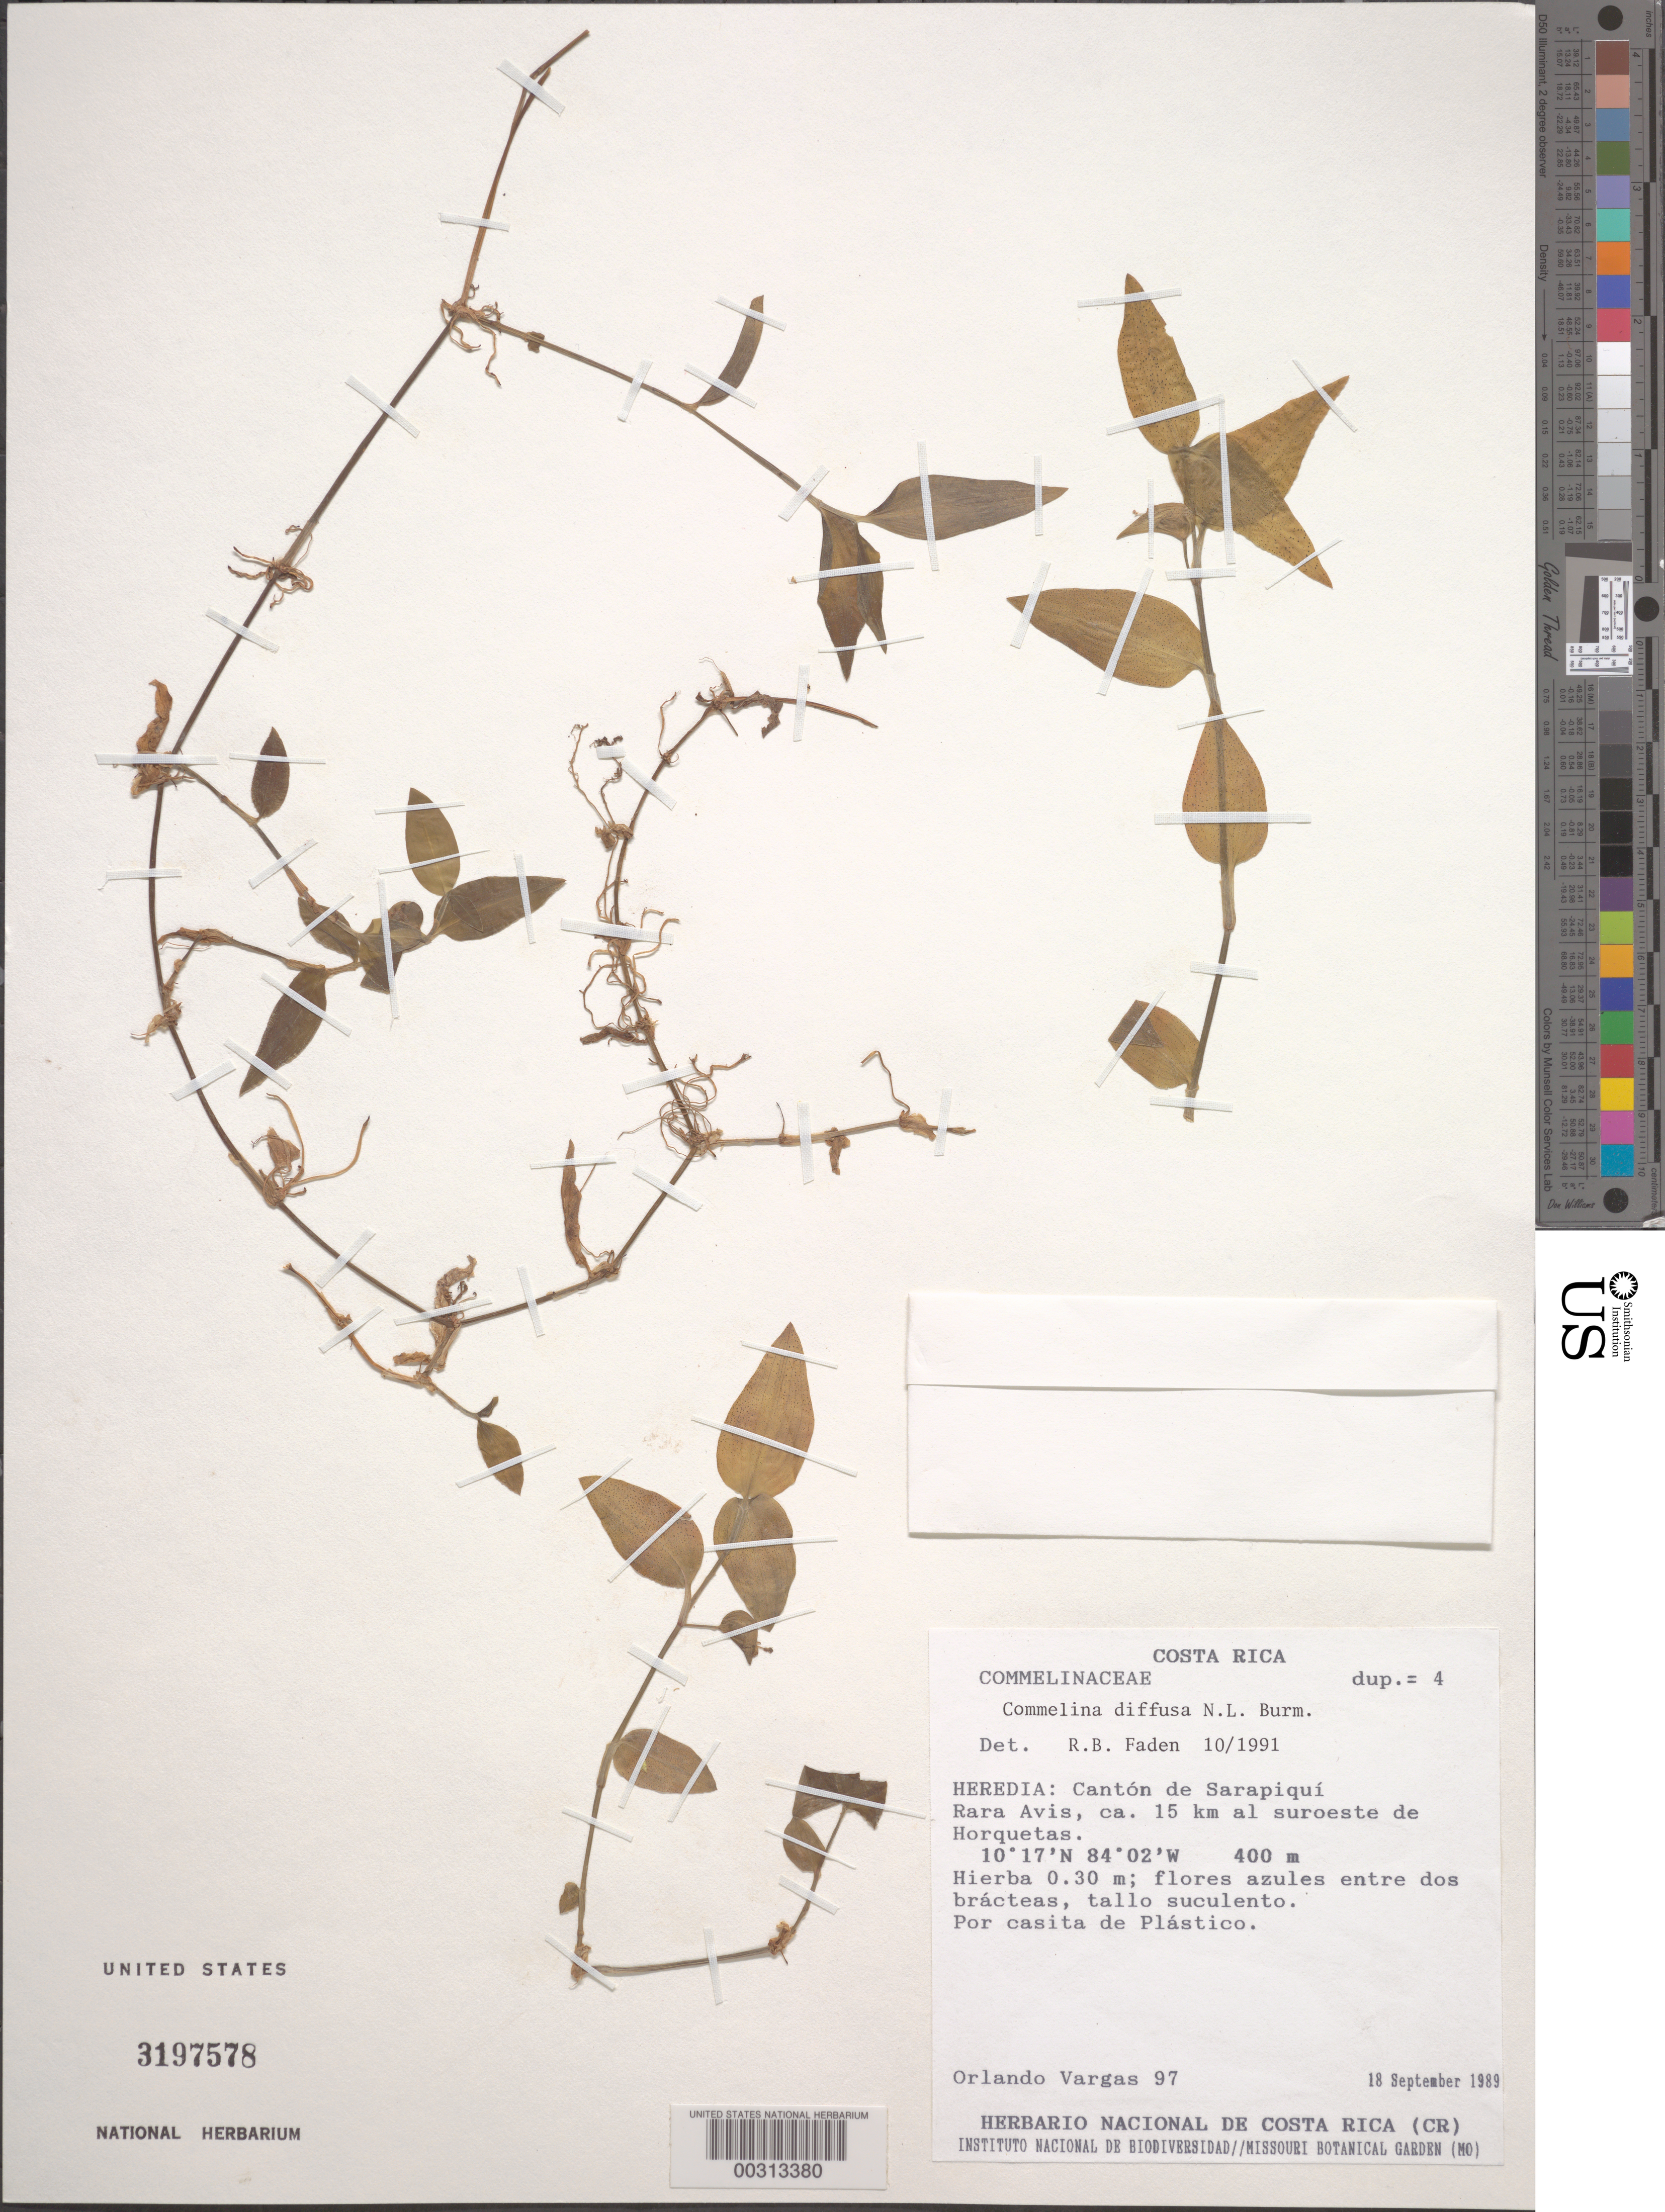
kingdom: Plantae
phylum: Tracheophyta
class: Liliopsida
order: Commelinales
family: Commelinaceae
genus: Commelina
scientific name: Commelina diffusa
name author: Burm. f.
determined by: Faden, Robert B., (US), Smithsonian Institution - National Museum of Natural History (UNITED STATES)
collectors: O. Vargas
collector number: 97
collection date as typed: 18 Sep 1989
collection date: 1989-09-18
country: Costa Rica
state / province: Heredia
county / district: Sarapiquí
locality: Canton de Sarapiqui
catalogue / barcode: US 3197578